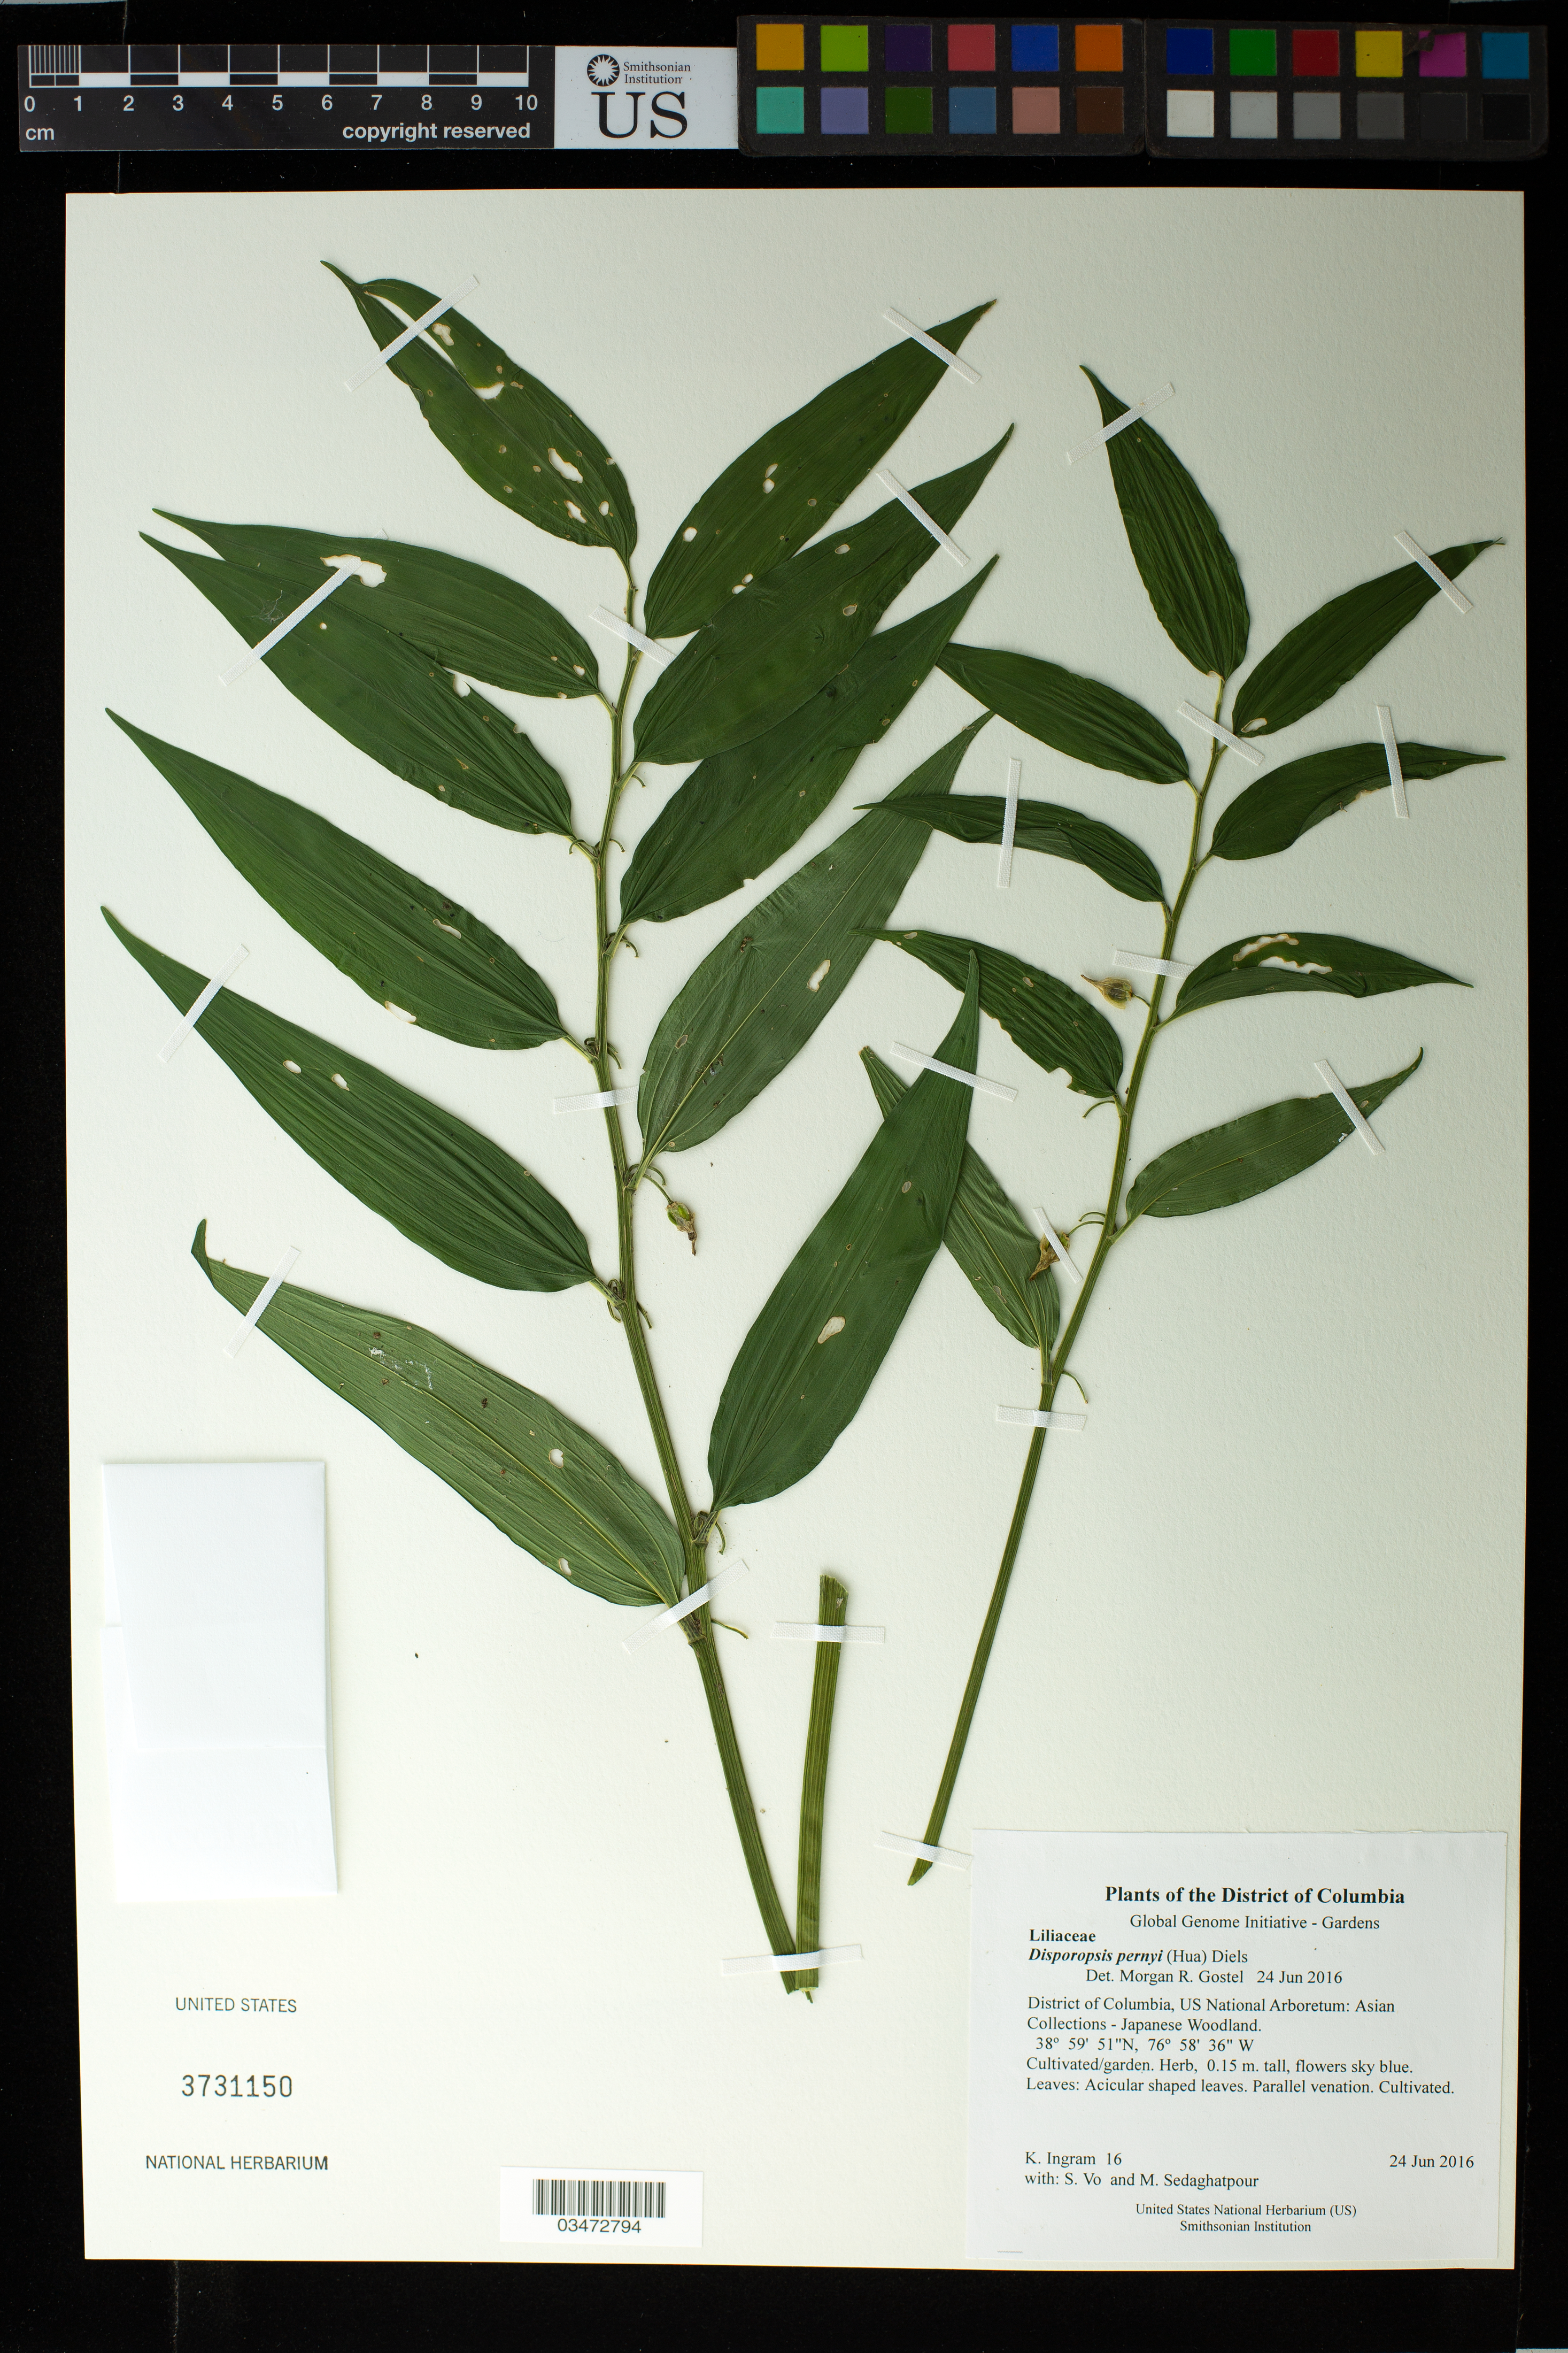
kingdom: Plantae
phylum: Tracheophyta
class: Liliopsida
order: Asparagales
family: Asparagaceae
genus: Disporopsis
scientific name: Disporopsis pernyi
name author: (Hua) Diels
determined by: Gostel, Morgan R., (BRIT), Botanical Research Institute of Texas (UNITED STATES)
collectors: K. S. Ingram, S. Vo & M. Sedaghatpour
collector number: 16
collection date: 2016-06-24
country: United States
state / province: District of Columbia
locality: US National Arboretum: Asian Collections - Japanese Woodland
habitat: Cultivated/garden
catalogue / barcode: US 3731150